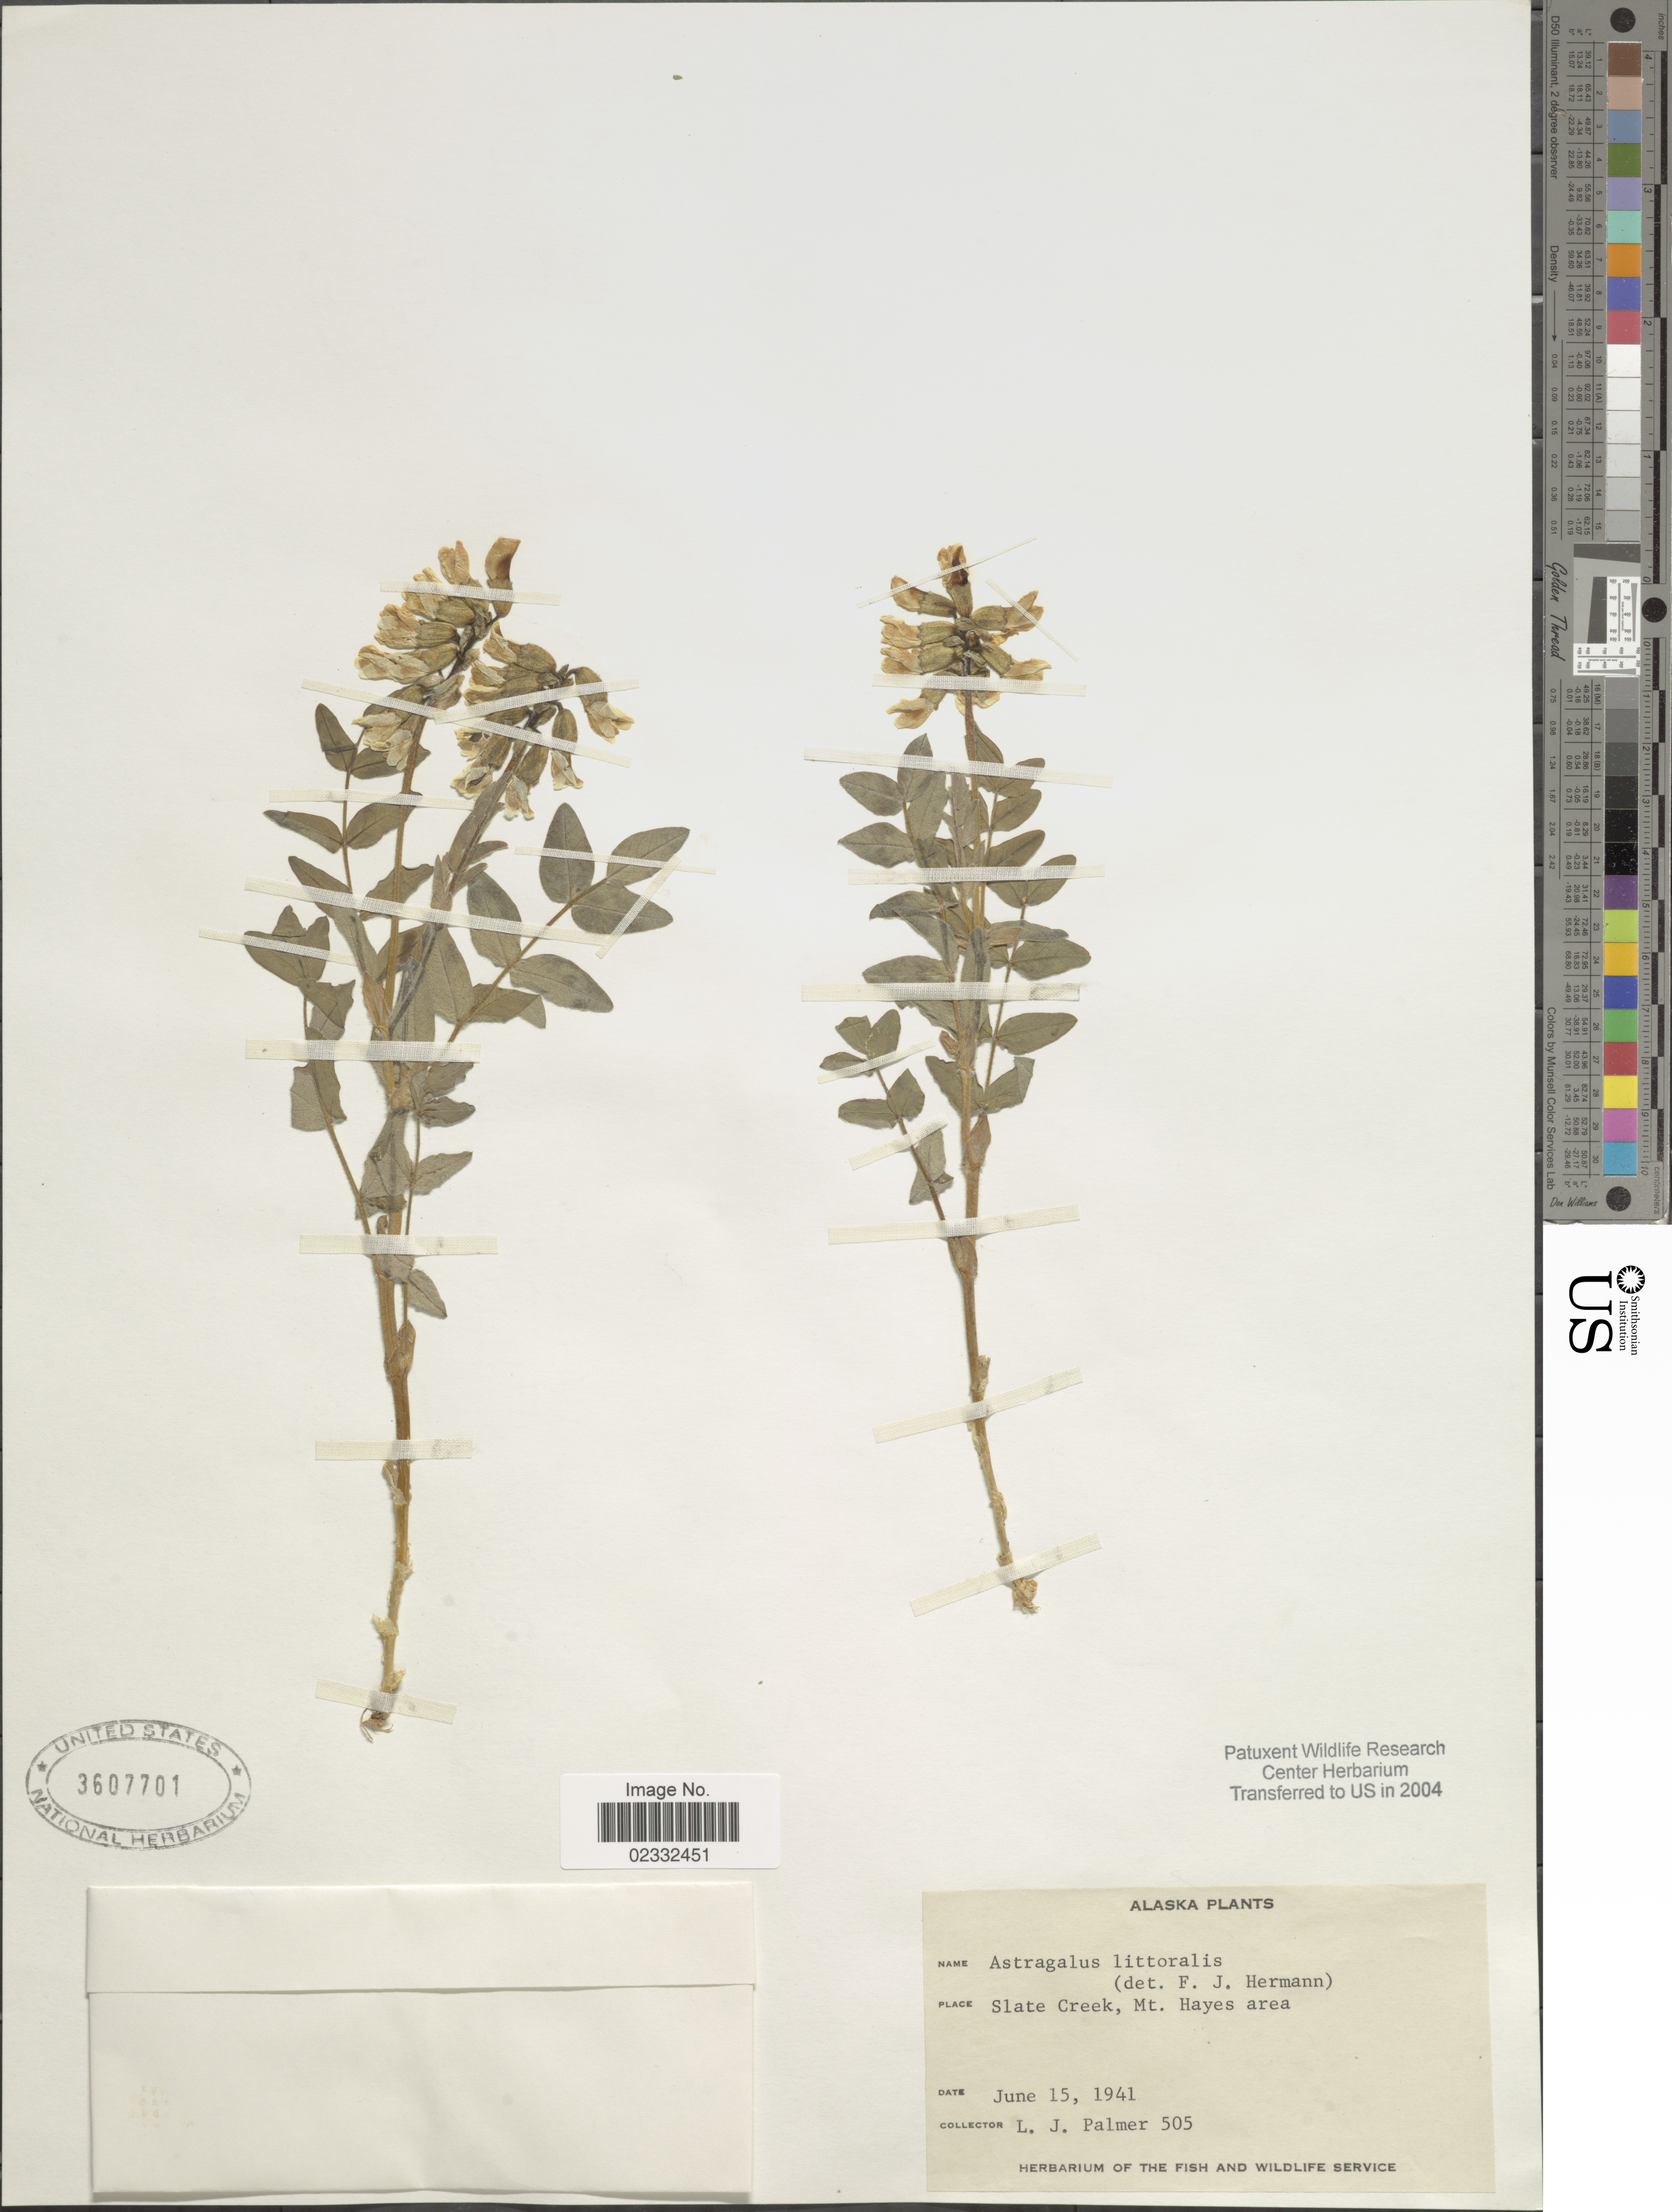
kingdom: Plantae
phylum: Tracheophyta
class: Magnoliopsida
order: Fabales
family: Fabaceae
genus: Astragalus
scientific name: Astragalus littoralis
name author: (Hook.) Coville & Standl. ex Mertie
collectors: L. J. Palmer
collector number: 505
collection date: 1941-06-15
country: United States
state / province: Alaska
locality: Alaska, Slate Creek, Mt. Hayes area.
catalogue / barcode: US 3607701